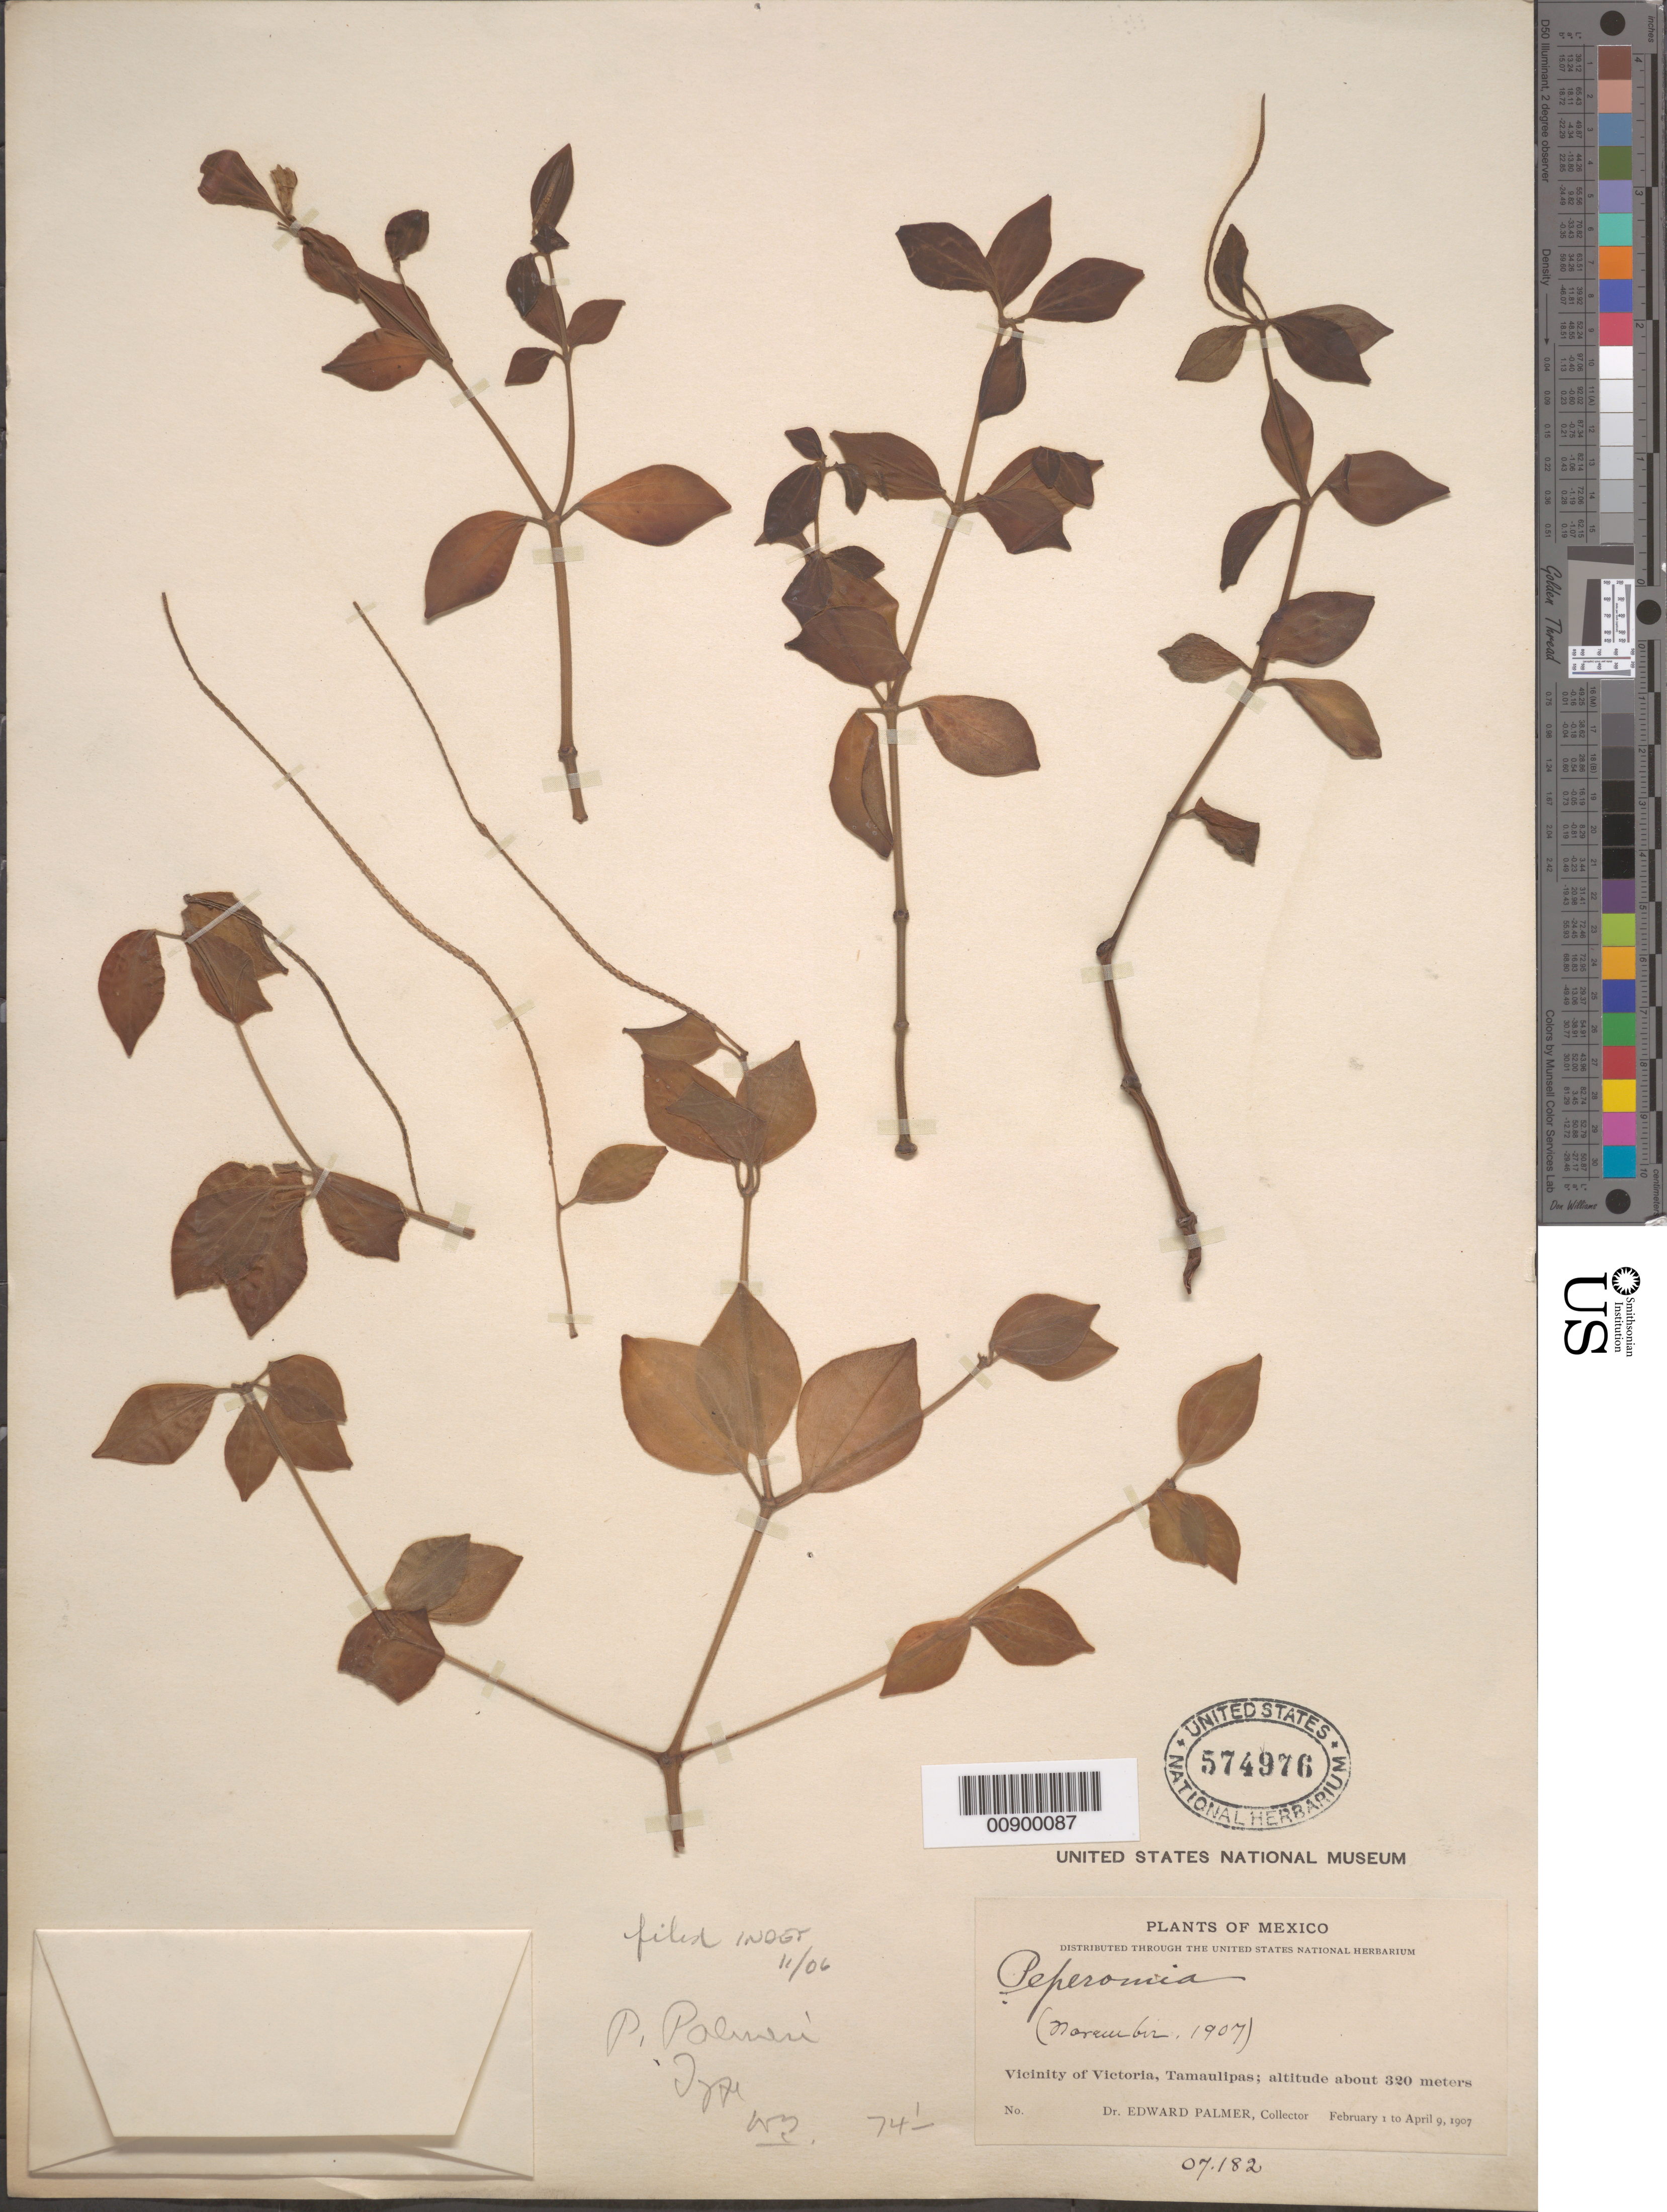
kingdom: Plantae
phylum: Tracheophyta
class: Magnoliopsida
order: Piperales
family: Piperaceae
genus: Peperomia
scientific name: Peperomia sp.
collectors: E. Palmer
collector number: Green House No. 07182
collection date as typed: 01 Feb 1907 to 09 Apr 1907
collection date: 1907-02-01/1907-04-09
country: Mexico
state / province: Tamaulipas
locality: Vicinity of Victoria.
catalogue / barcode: US 574976